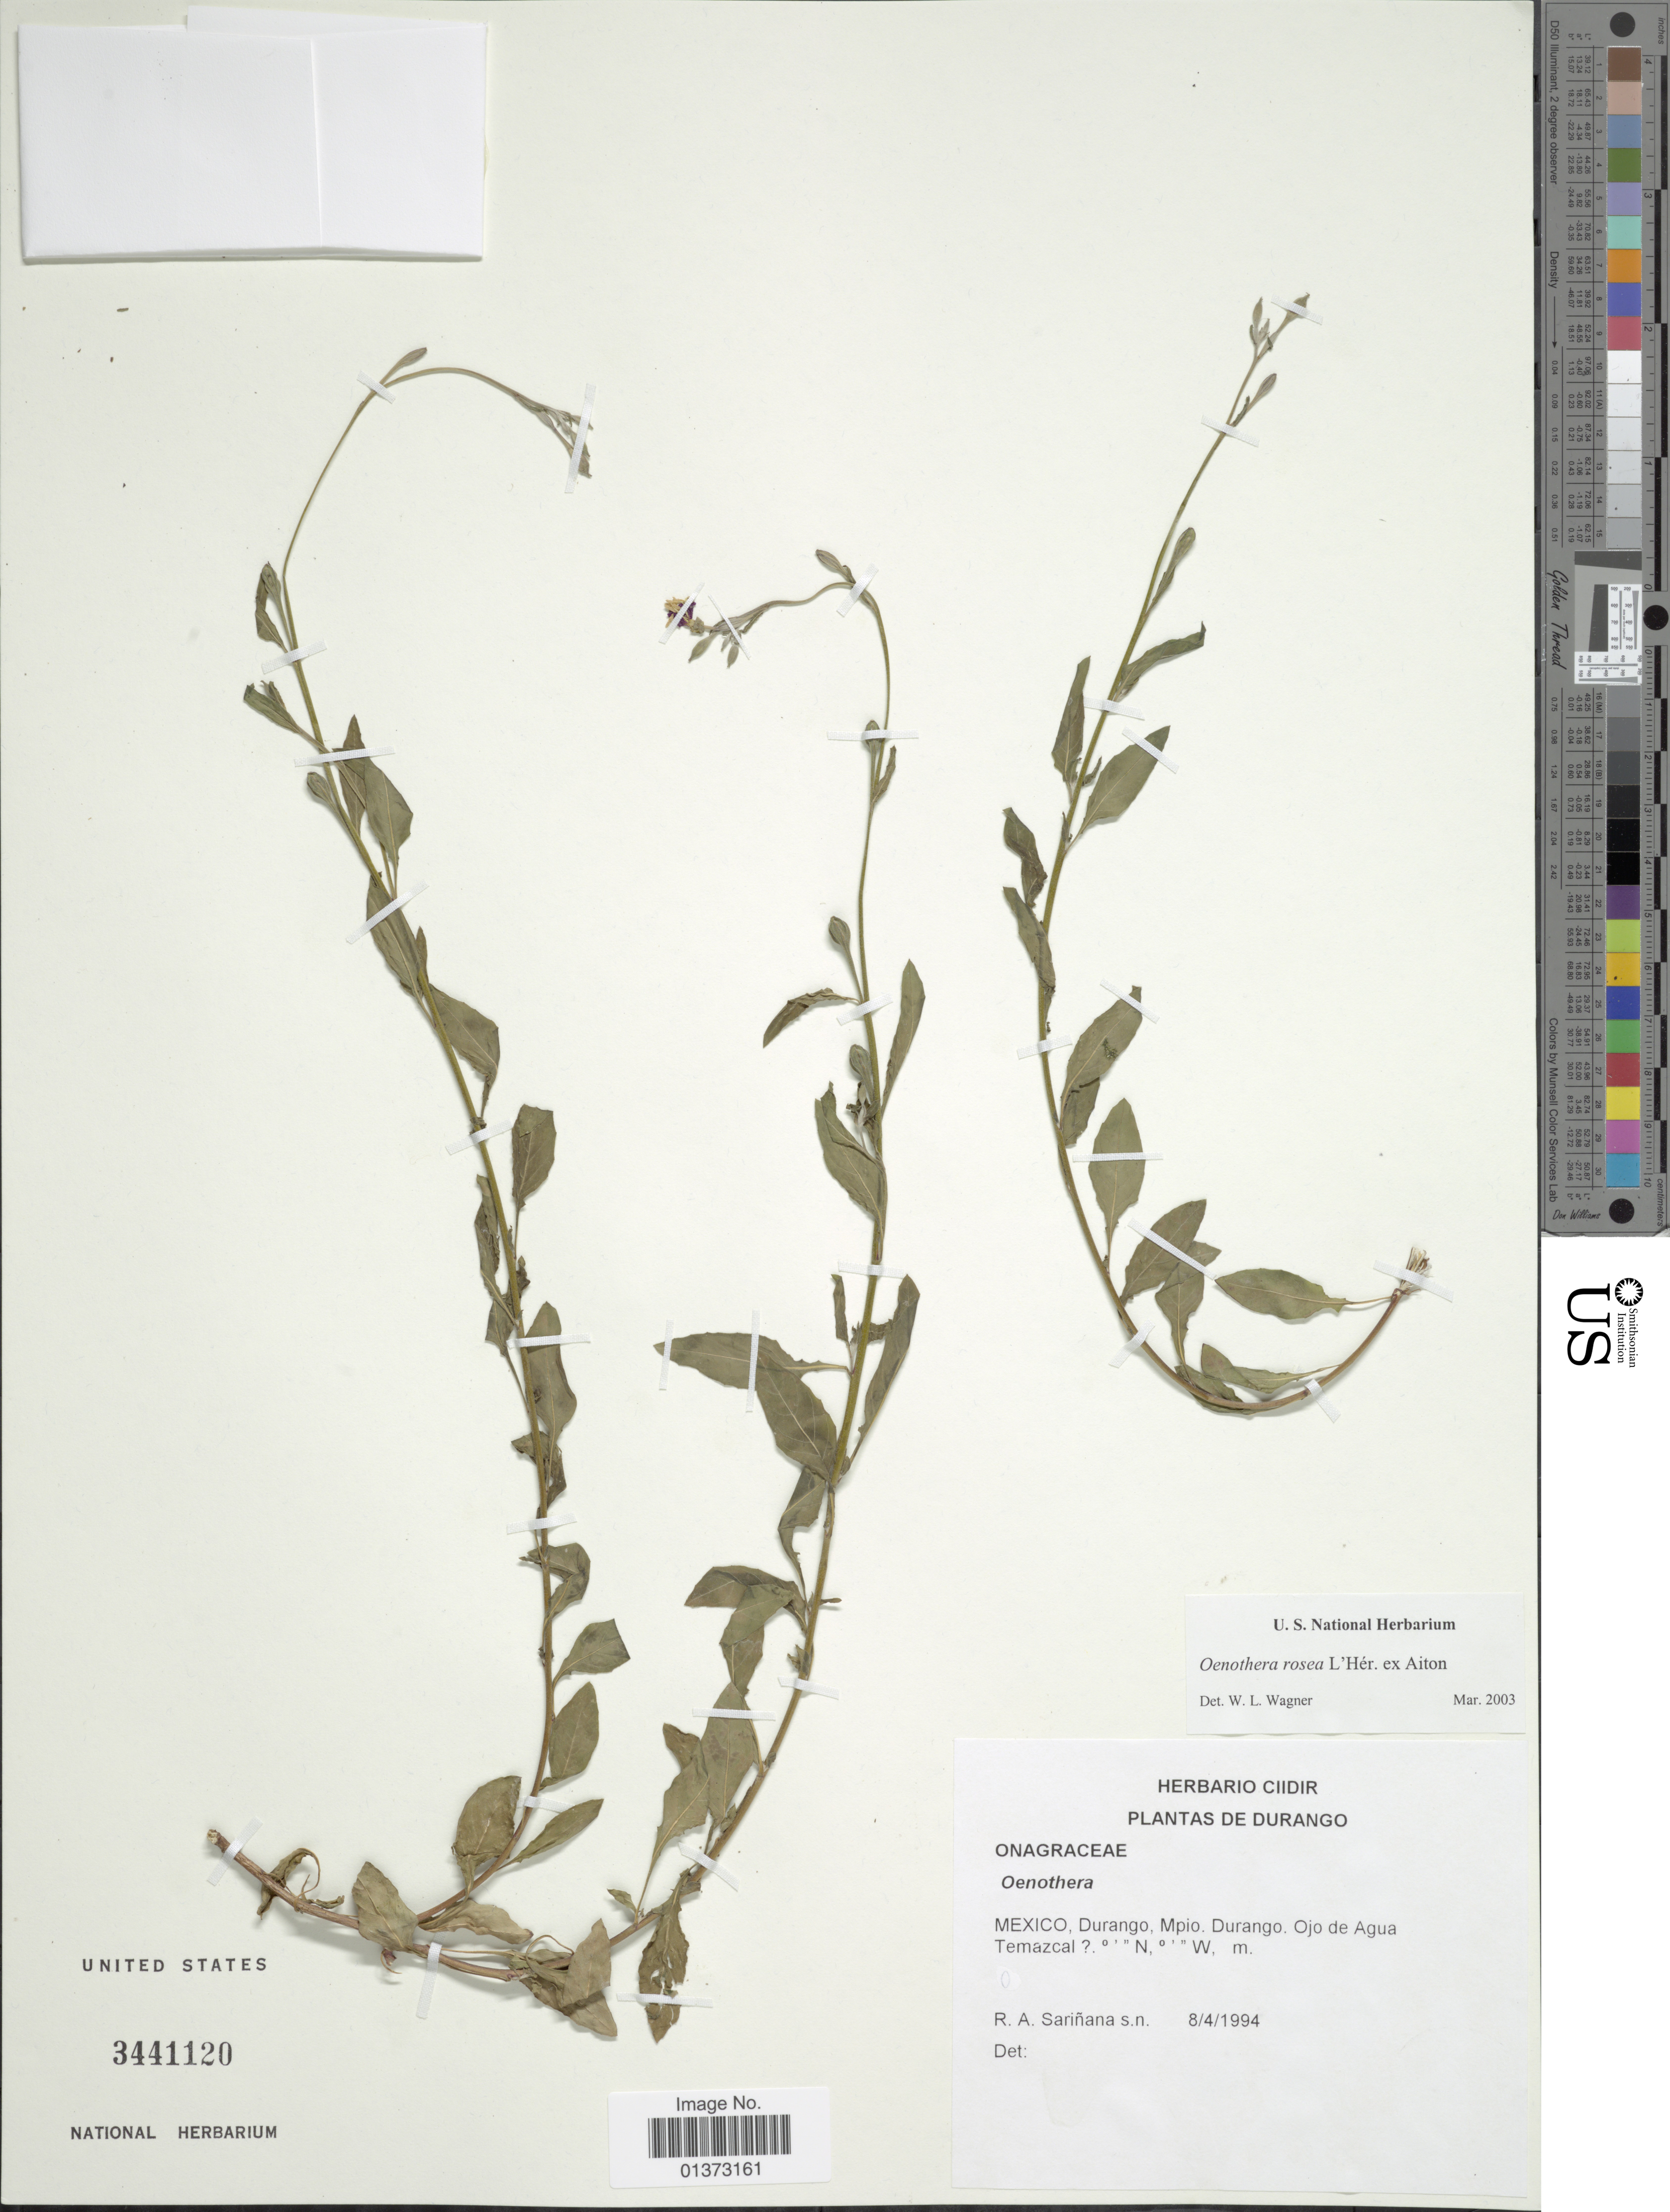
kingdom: Plantae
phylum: Tracheophyta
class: Magnoliopsida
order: Myrtales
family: Onagraceae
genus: Oenothera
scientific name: Oenothera rosea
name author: L'Hér. ex Aiton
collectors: R. Sariñana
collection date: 1994-04-08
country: Mexico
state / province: Durango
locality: Mpio. Durango, Ojo de Agua Temazcal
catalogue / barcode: US 3441120